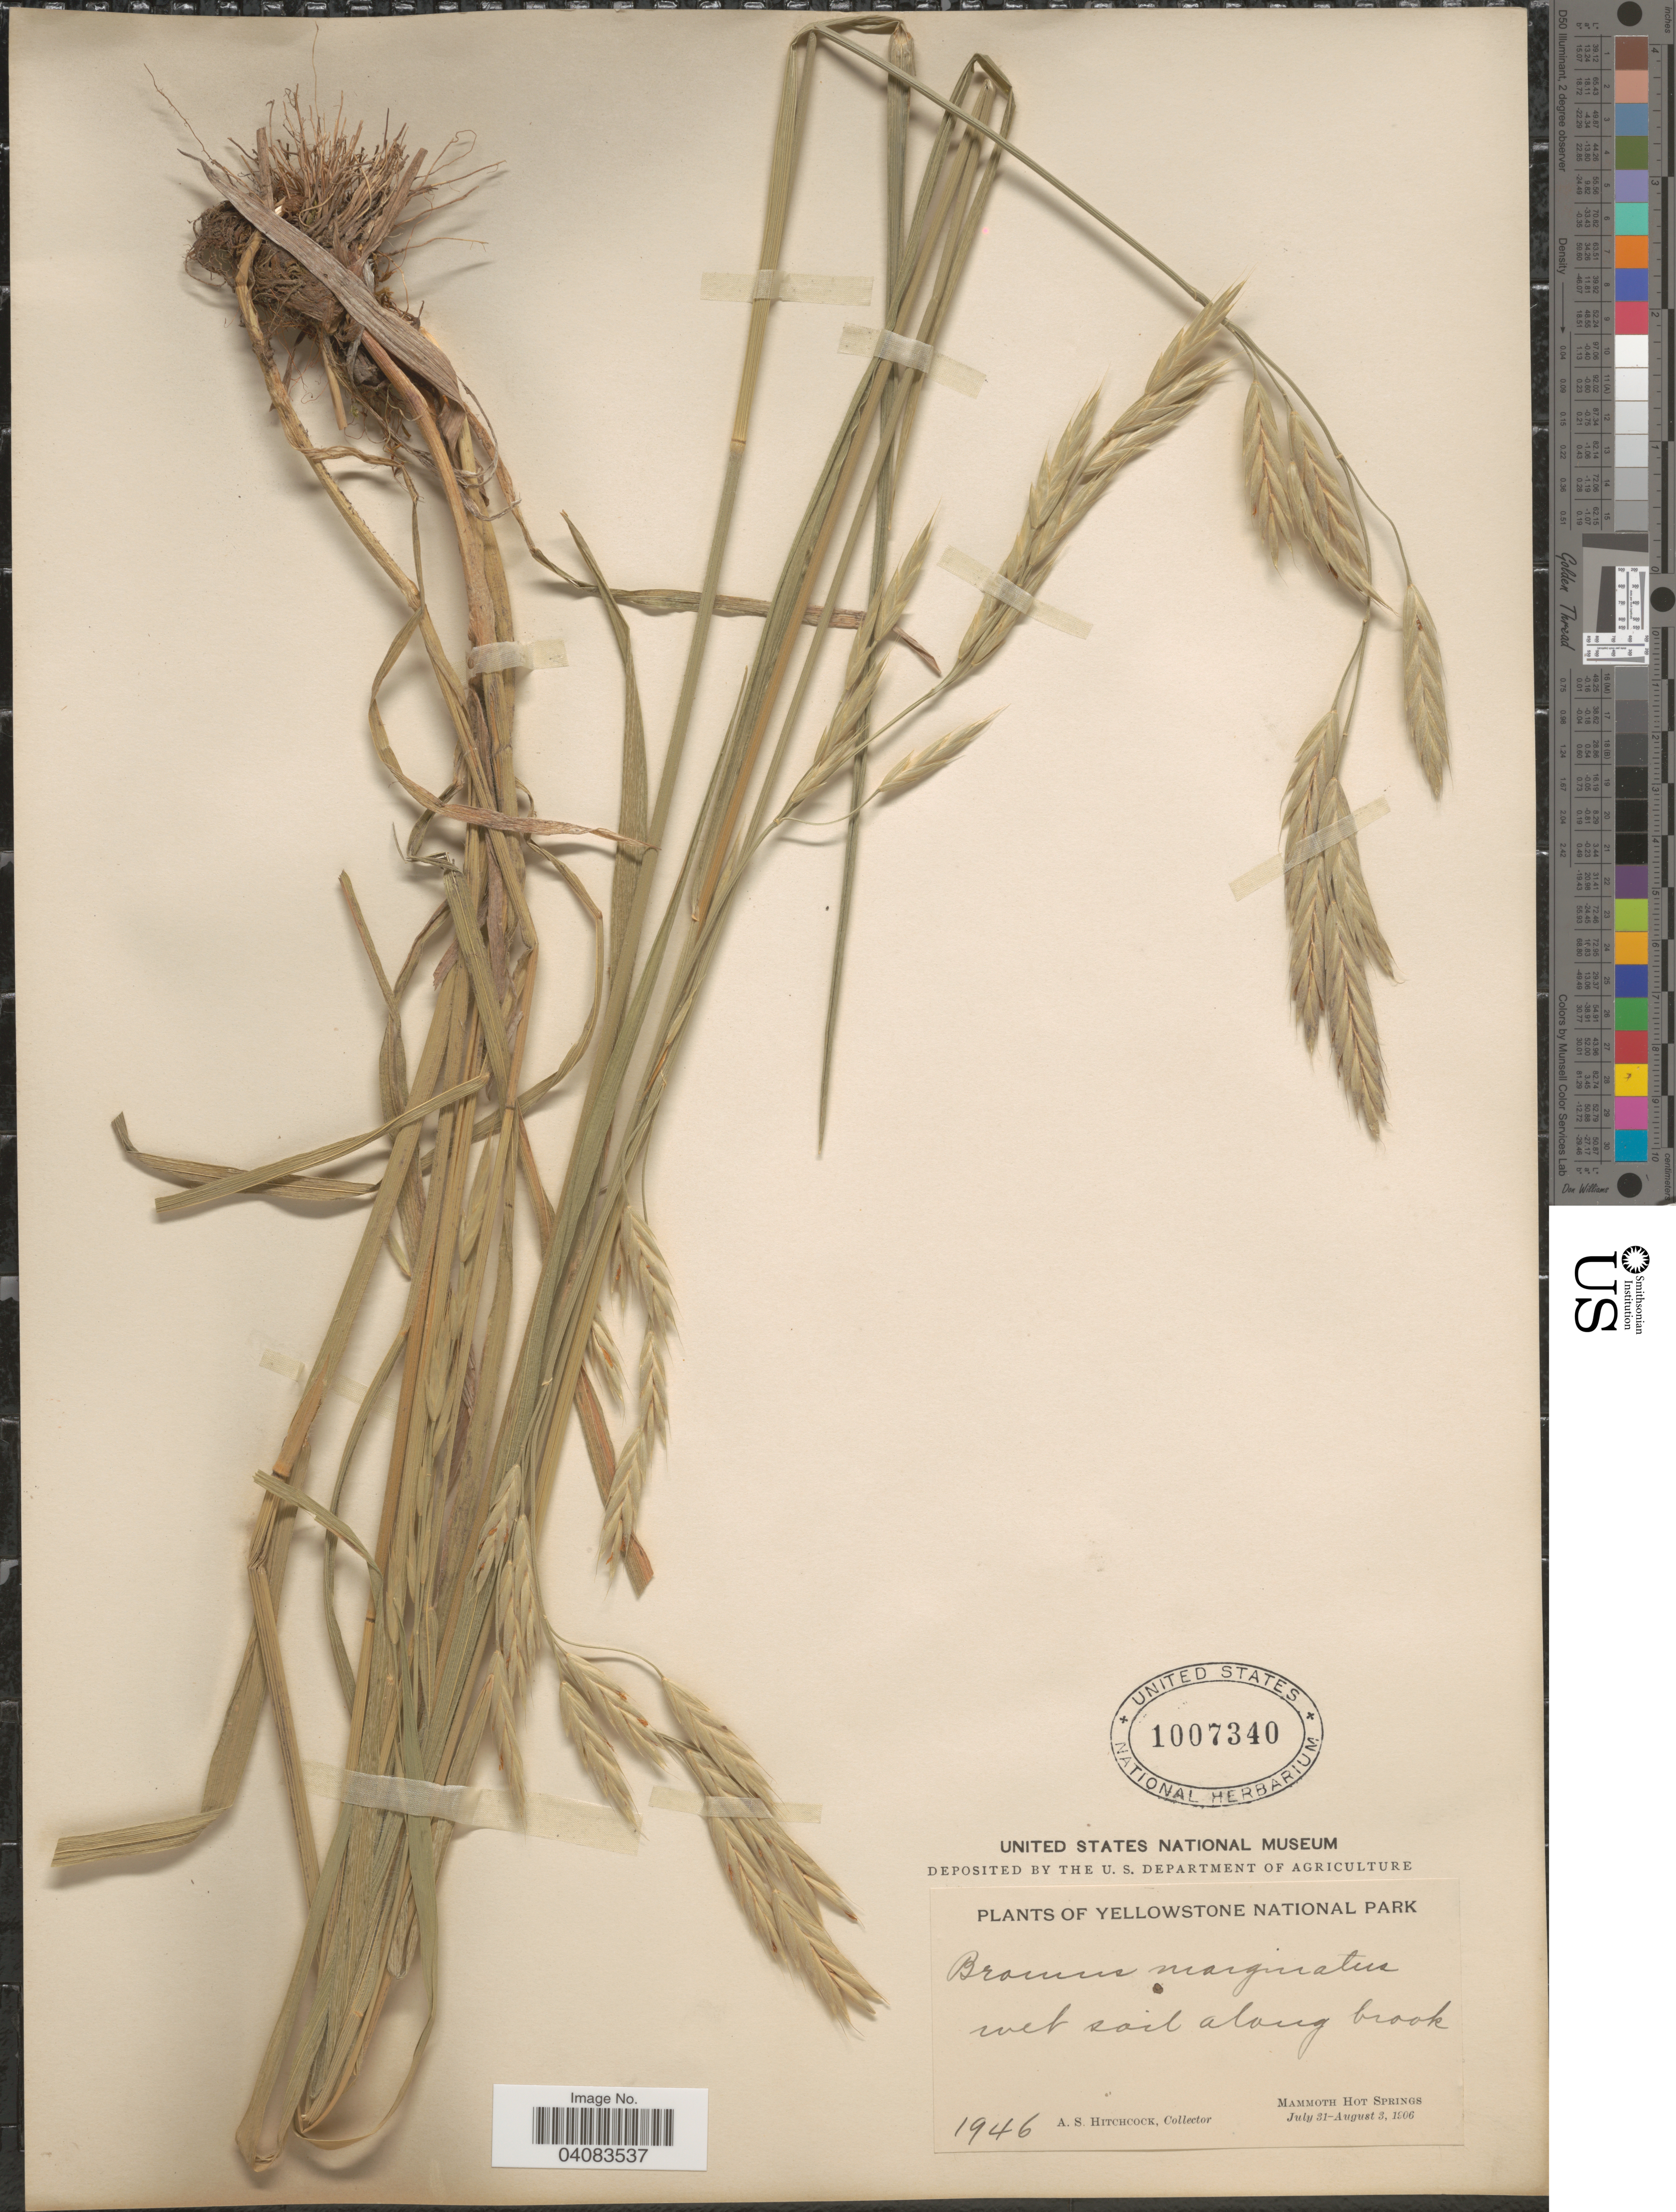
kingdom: Plantae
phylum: Tracheophyta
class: Liliopsida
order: Poales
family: Poaceae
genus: Bromus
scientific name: Bromus marginatus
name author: Nees ex Steud.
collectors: A. S. Hitchcock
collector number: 1946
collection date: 1906-07-31/1906-08-03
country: United States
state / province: Wyoming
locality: Yellowstone National Park. Along brook. Mammoth Hot Springs.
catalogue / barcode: US 1007340